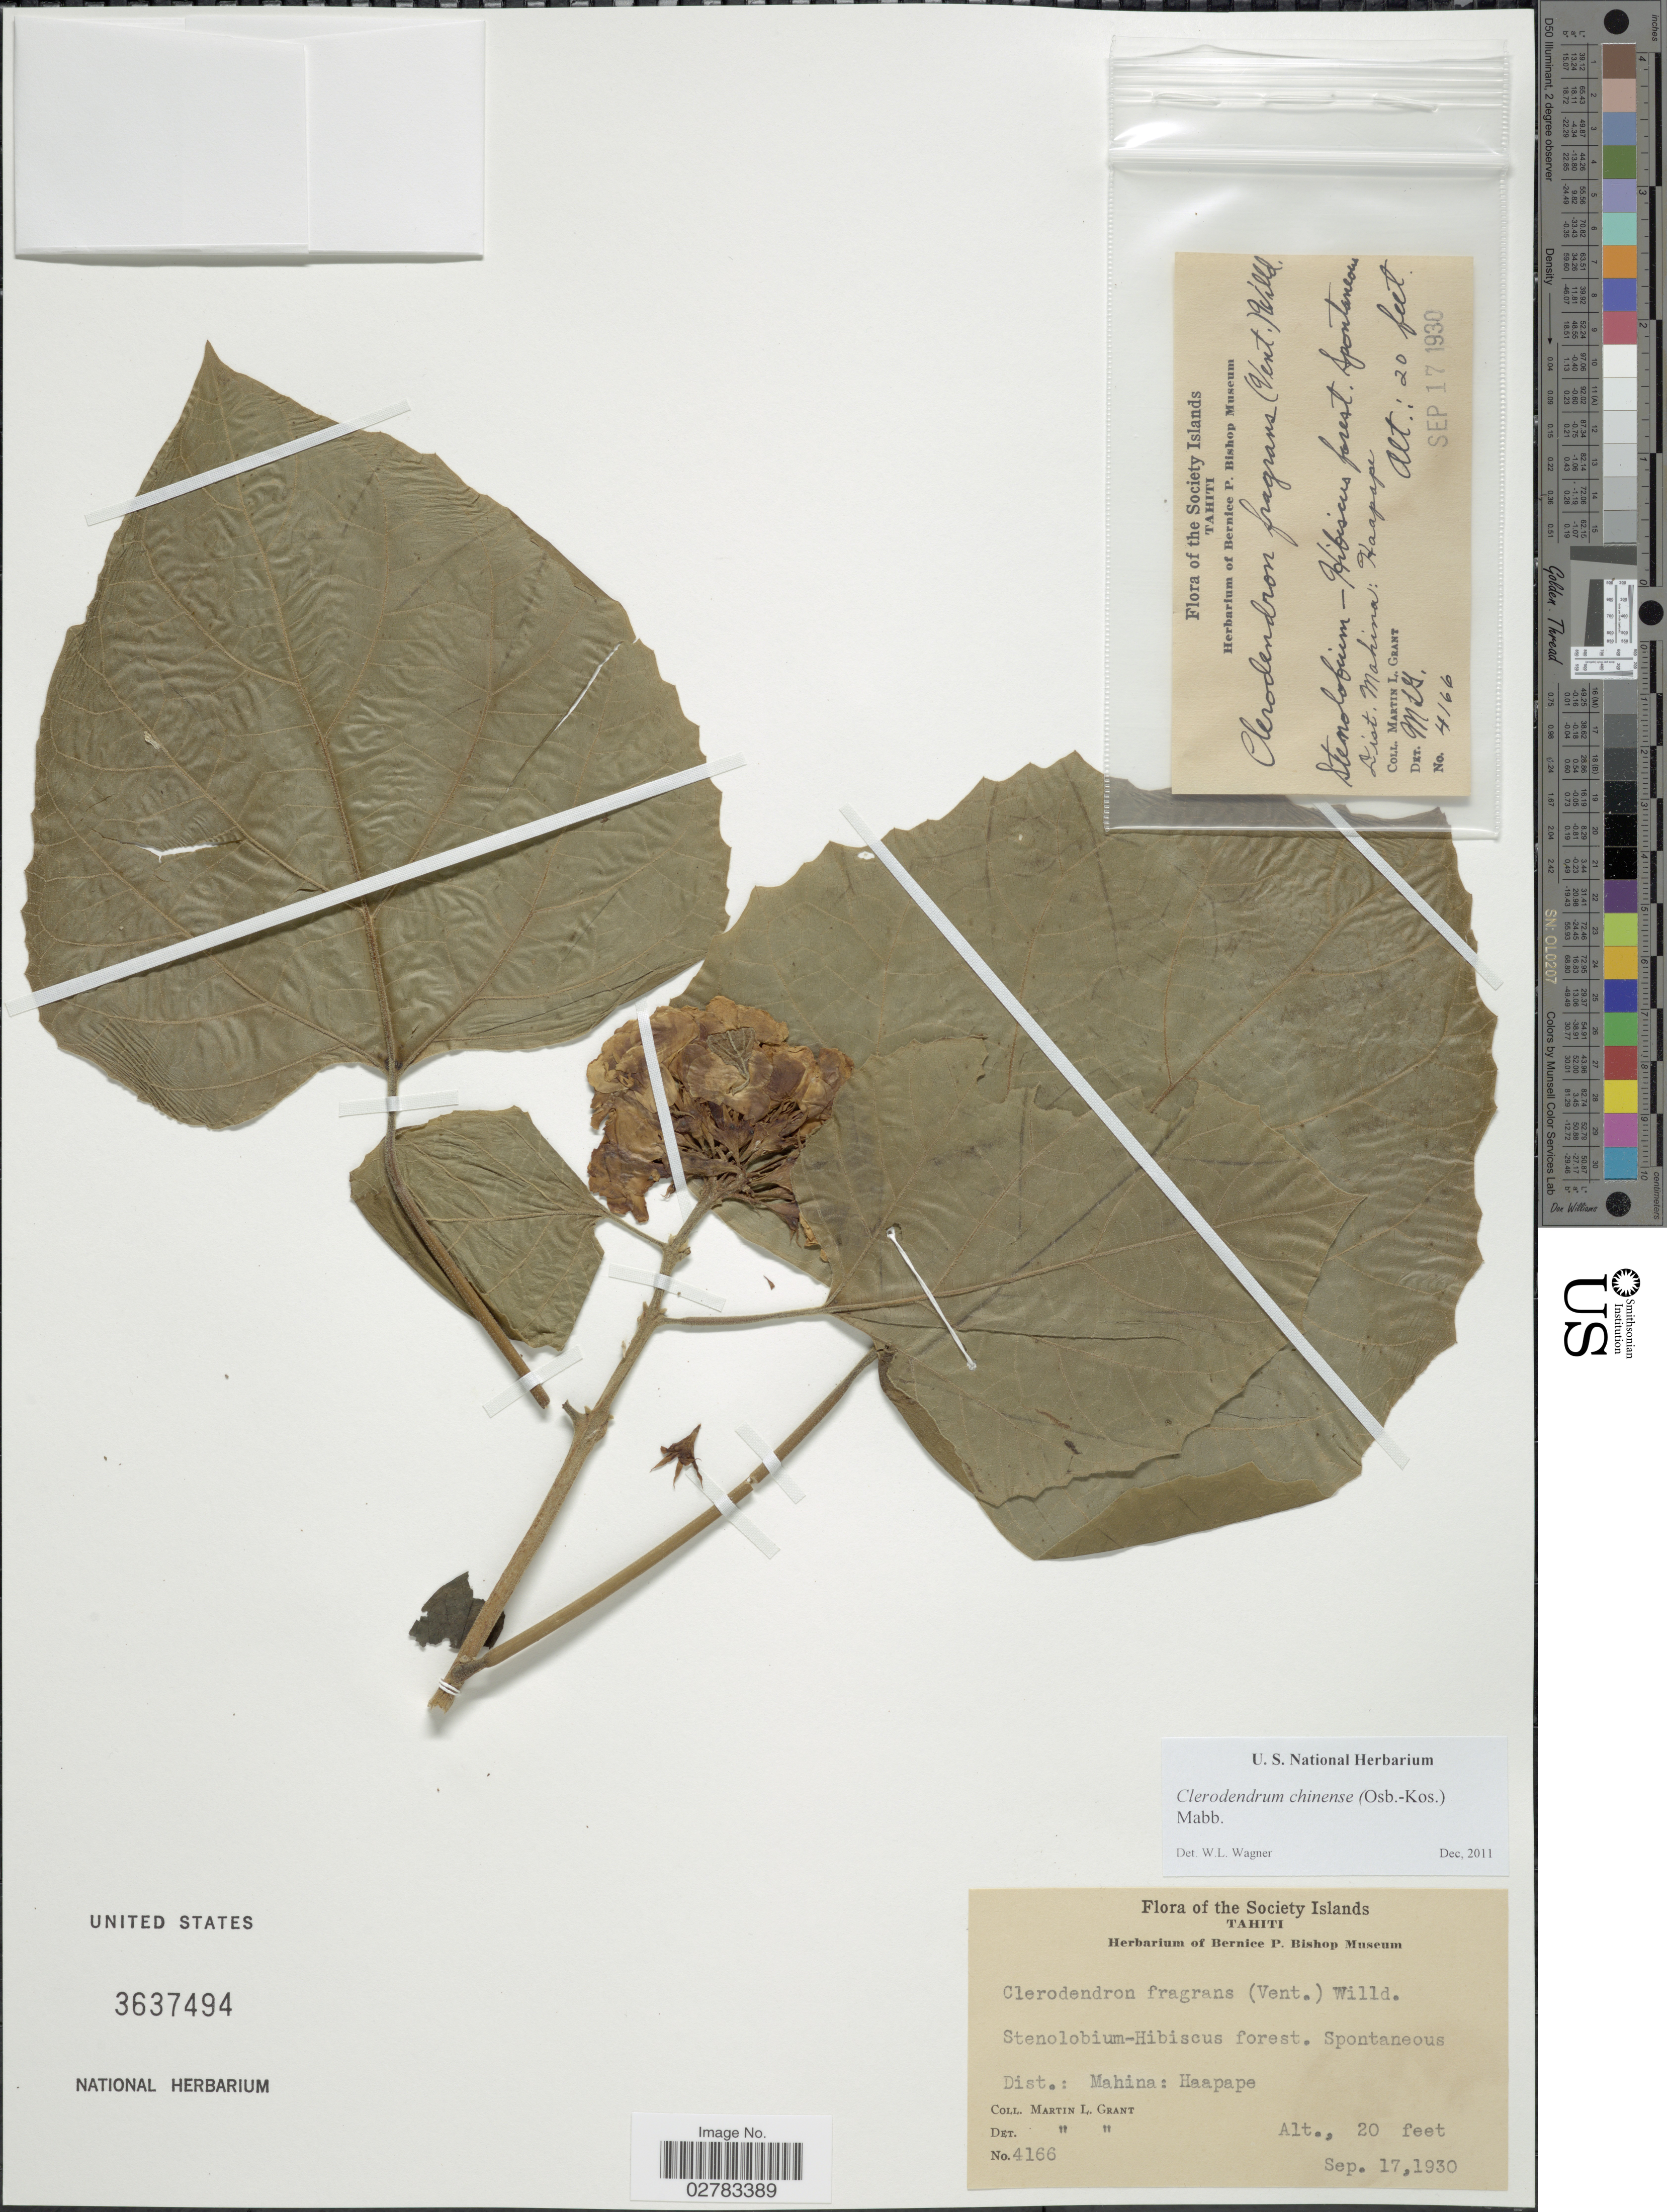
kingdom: Plantae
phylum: Tracheophyta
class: Magnoliopsida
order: Lamiales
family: Lamiaceae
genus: Clerodendrum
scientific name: Clerodendrum fragrans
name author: (Vent.) R. Br.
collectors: M. L. Grant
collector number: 4166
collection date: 1930-09-17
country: French Polynesia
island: Tahiti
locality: The Society Islands, Tahiti, Dist.: Mahina: Haapape.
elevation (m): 6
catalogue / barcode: US 3637494